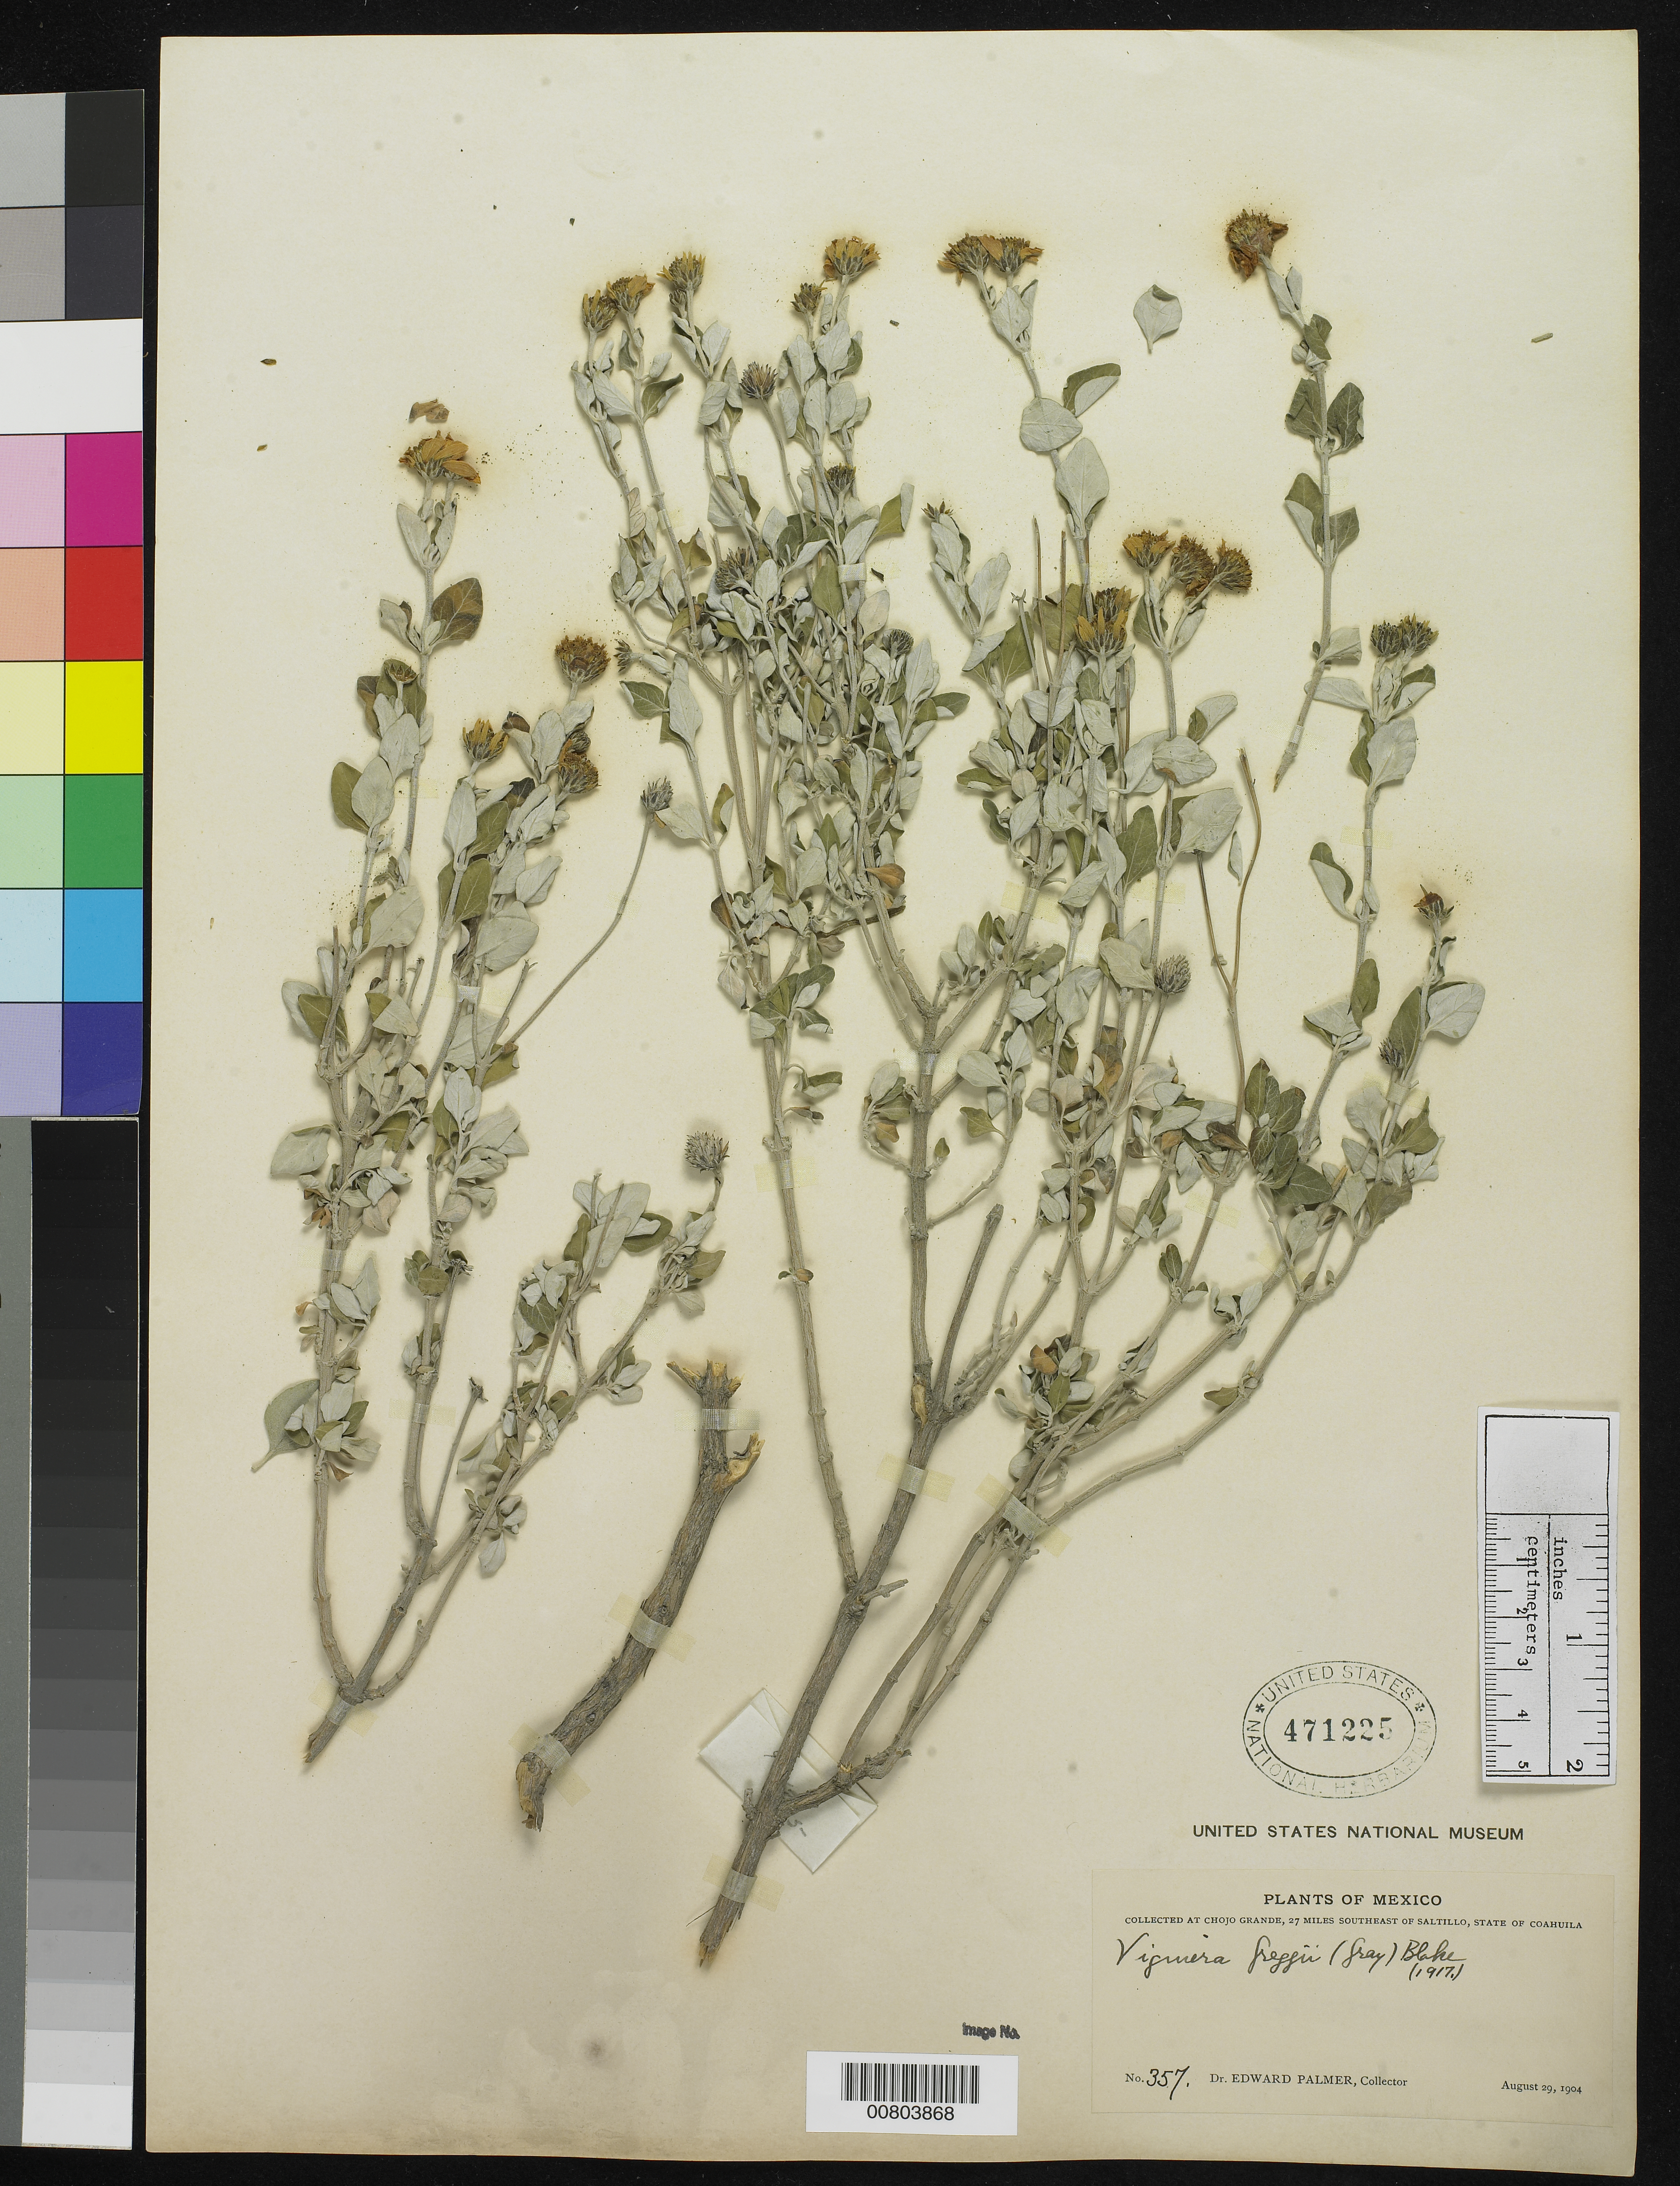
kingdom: Plantae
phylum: Tracheophyta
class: Magnoliopsida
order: Asterales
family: Asteraceae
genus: Viguiera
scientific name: Viguiera greggii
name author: (A. Gray) S.F. Blake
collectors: E. Palmer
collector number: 357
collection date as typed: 29 Aug 1904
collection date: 1904-08-29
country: Mexico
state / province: Coahuila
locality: Chojo Grande, 27 miles southeast of Saltillo, Coahuila.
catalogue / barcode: US 471225